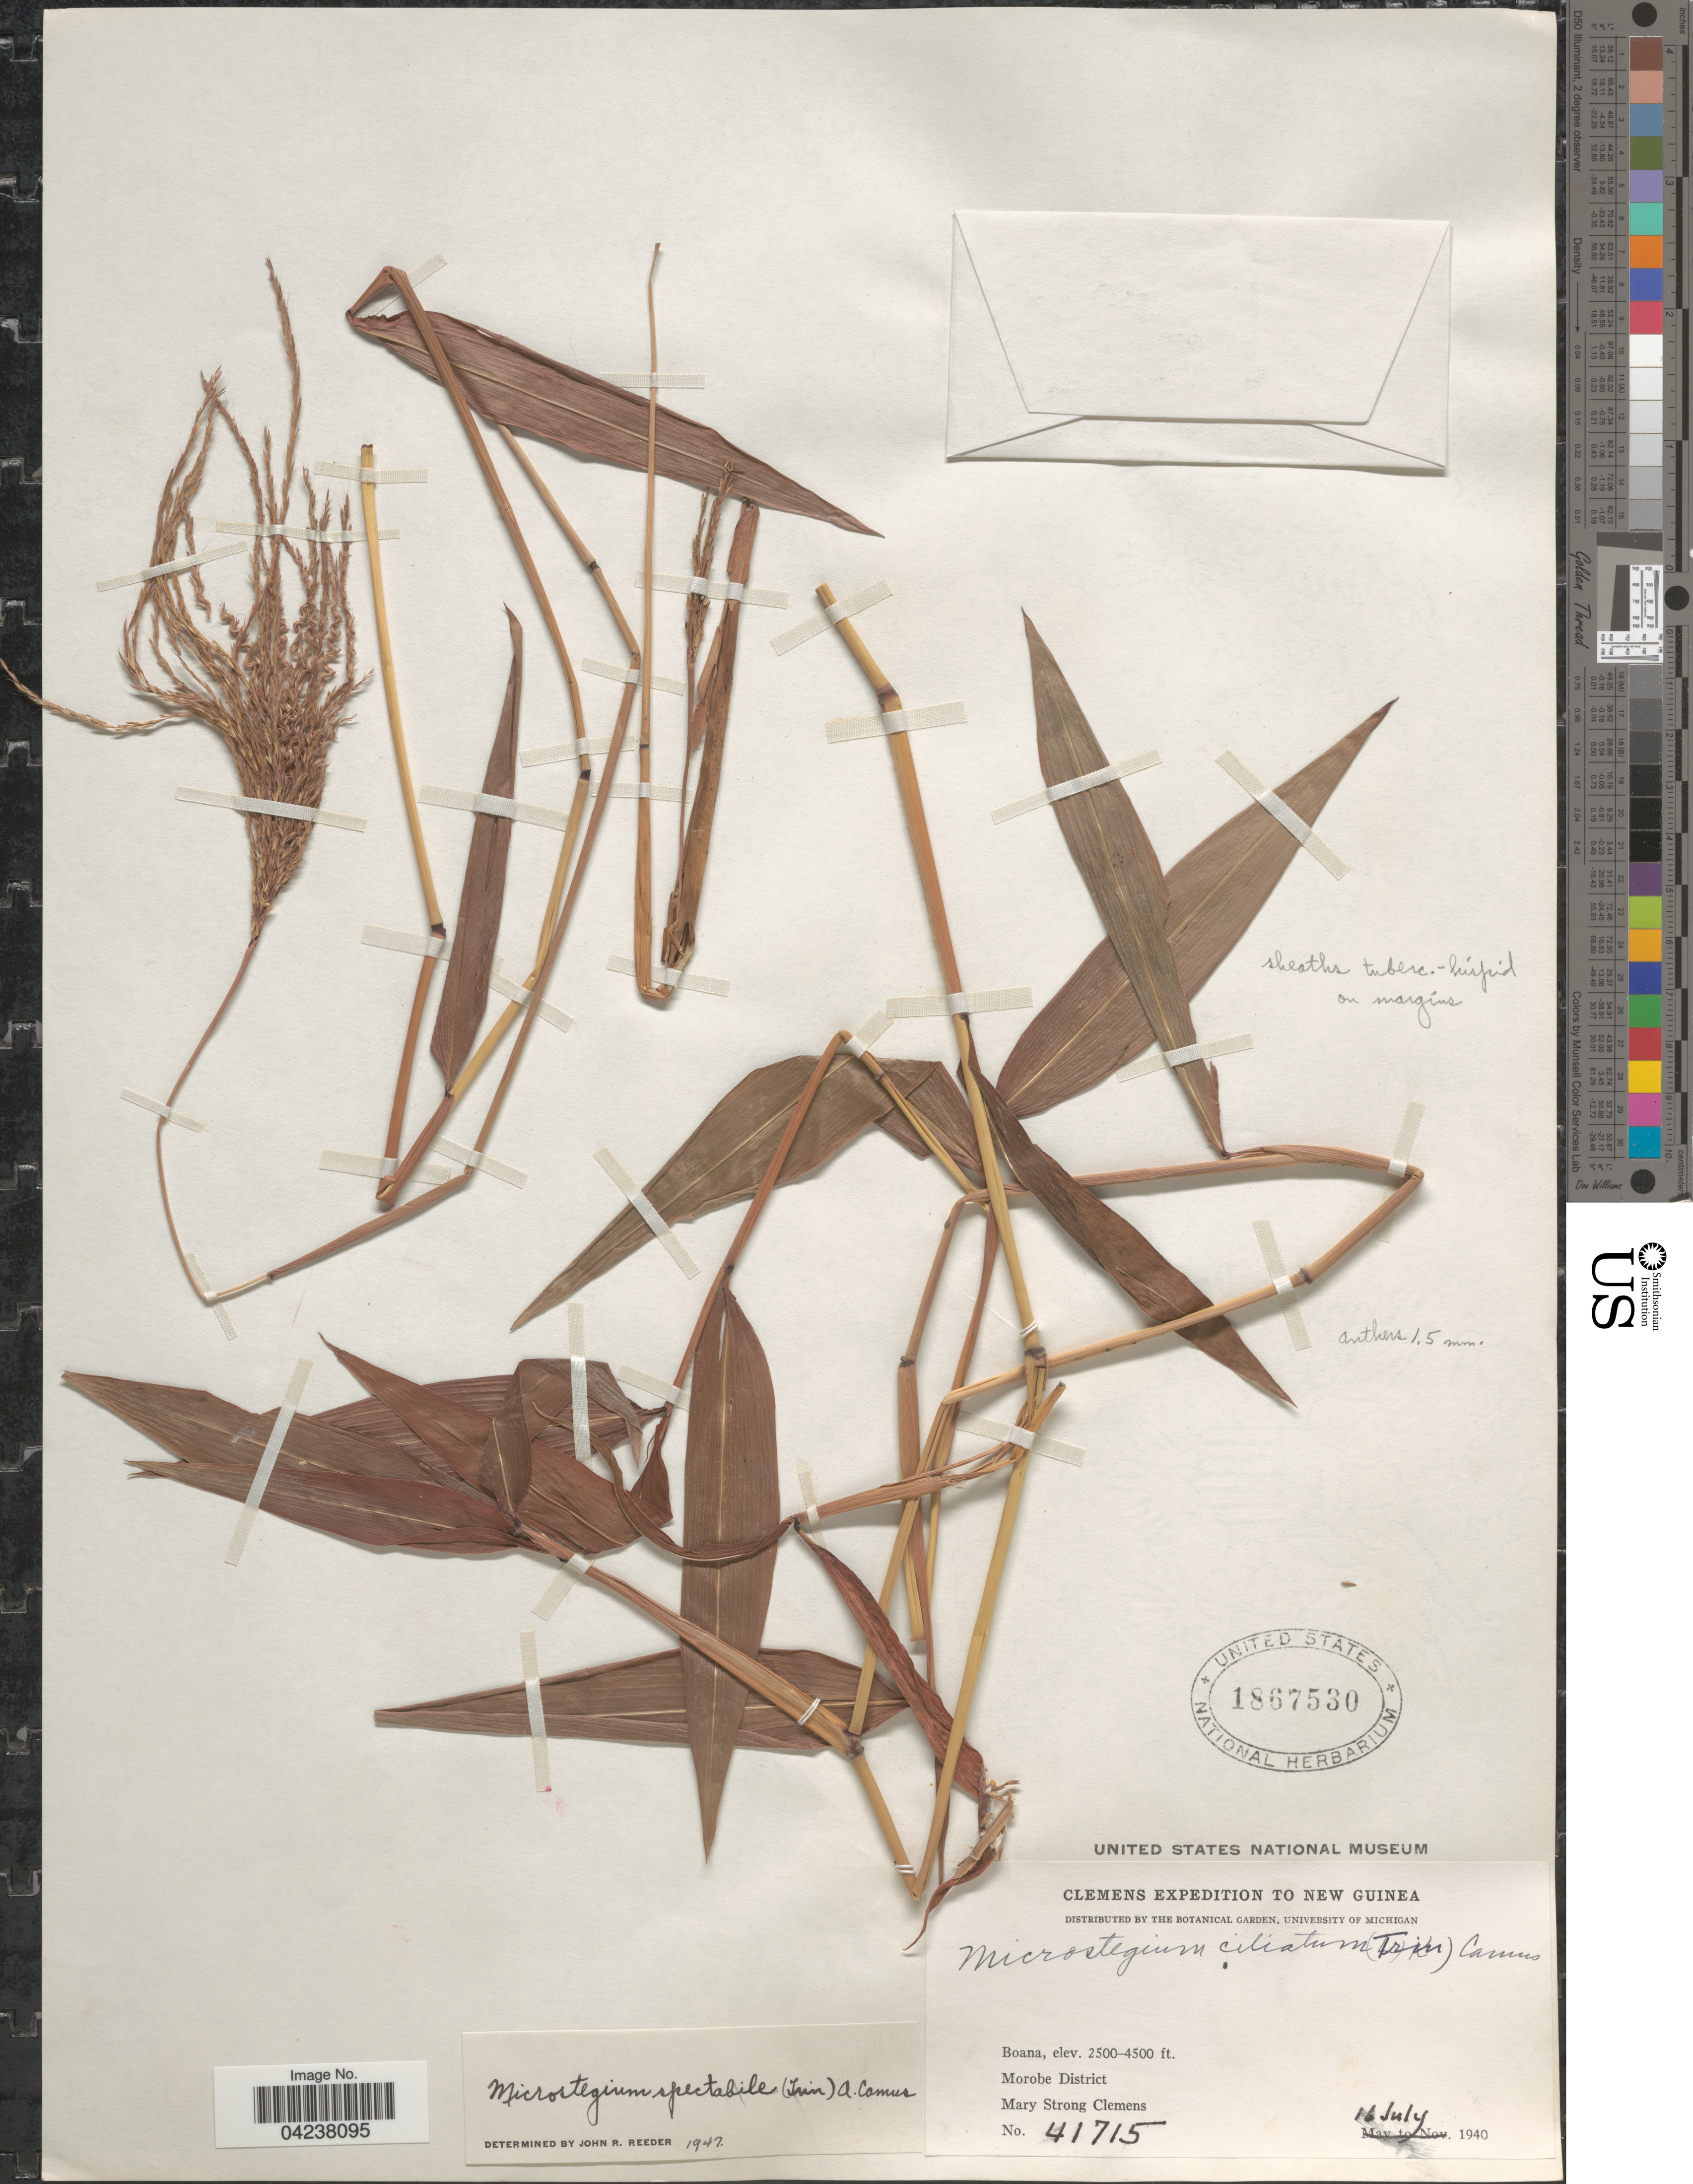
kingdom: Plantae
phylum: Tracheophyta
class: Liliopsida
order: Poales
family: Poaceae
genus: Microstegium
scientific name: Microstegium spectabile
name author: (Trin.) A. Camus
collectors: M. S. Clemens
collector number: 41715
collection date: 1940-07-16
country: Papua New Guinea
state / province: Morobe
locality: Clemens Expedition to New Guinea. Boana. Morobe District.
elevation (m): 762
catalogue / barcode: US 1867530